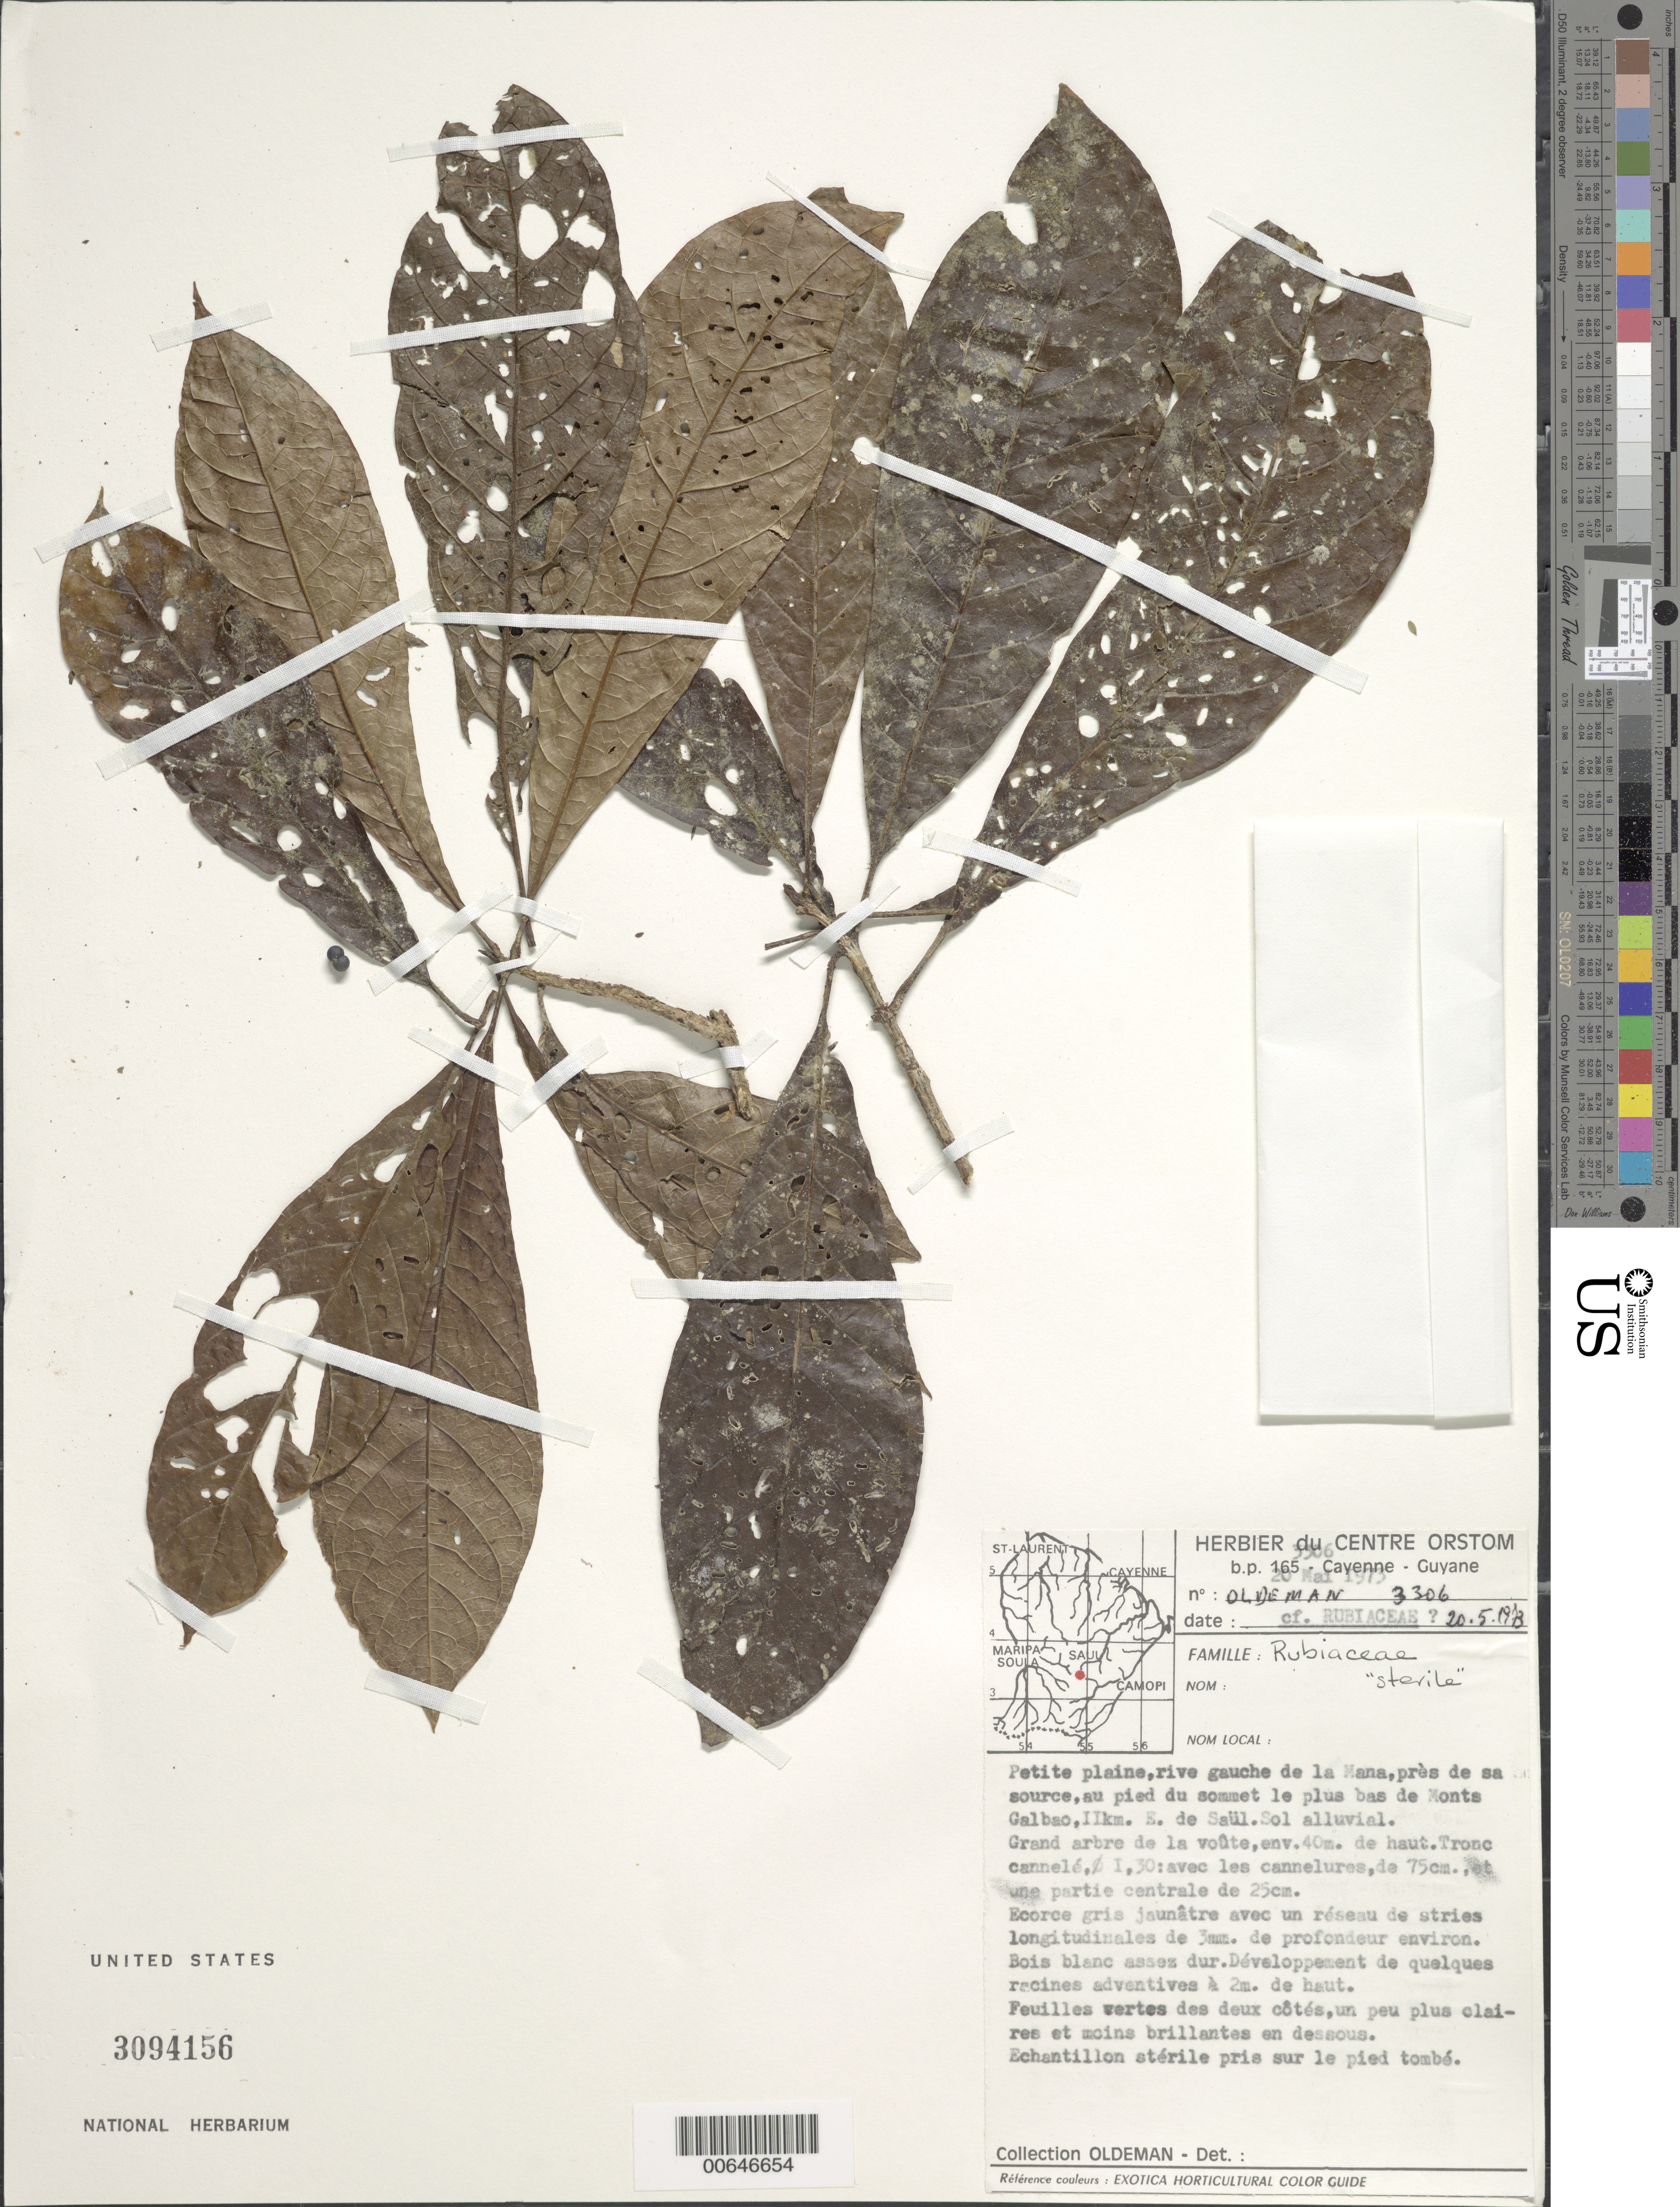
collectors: R. Oldeman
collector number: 3306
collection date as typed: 20-May-73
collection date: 1973-05-20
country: French Guiana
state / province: Saint-Laurent-du-Maroni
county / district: Saül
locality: Saül, 11 km E of; rive gauche de la Mana, au pied du sommet de Monts Galbao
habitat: Alluvial ground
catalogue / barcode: US 3094156